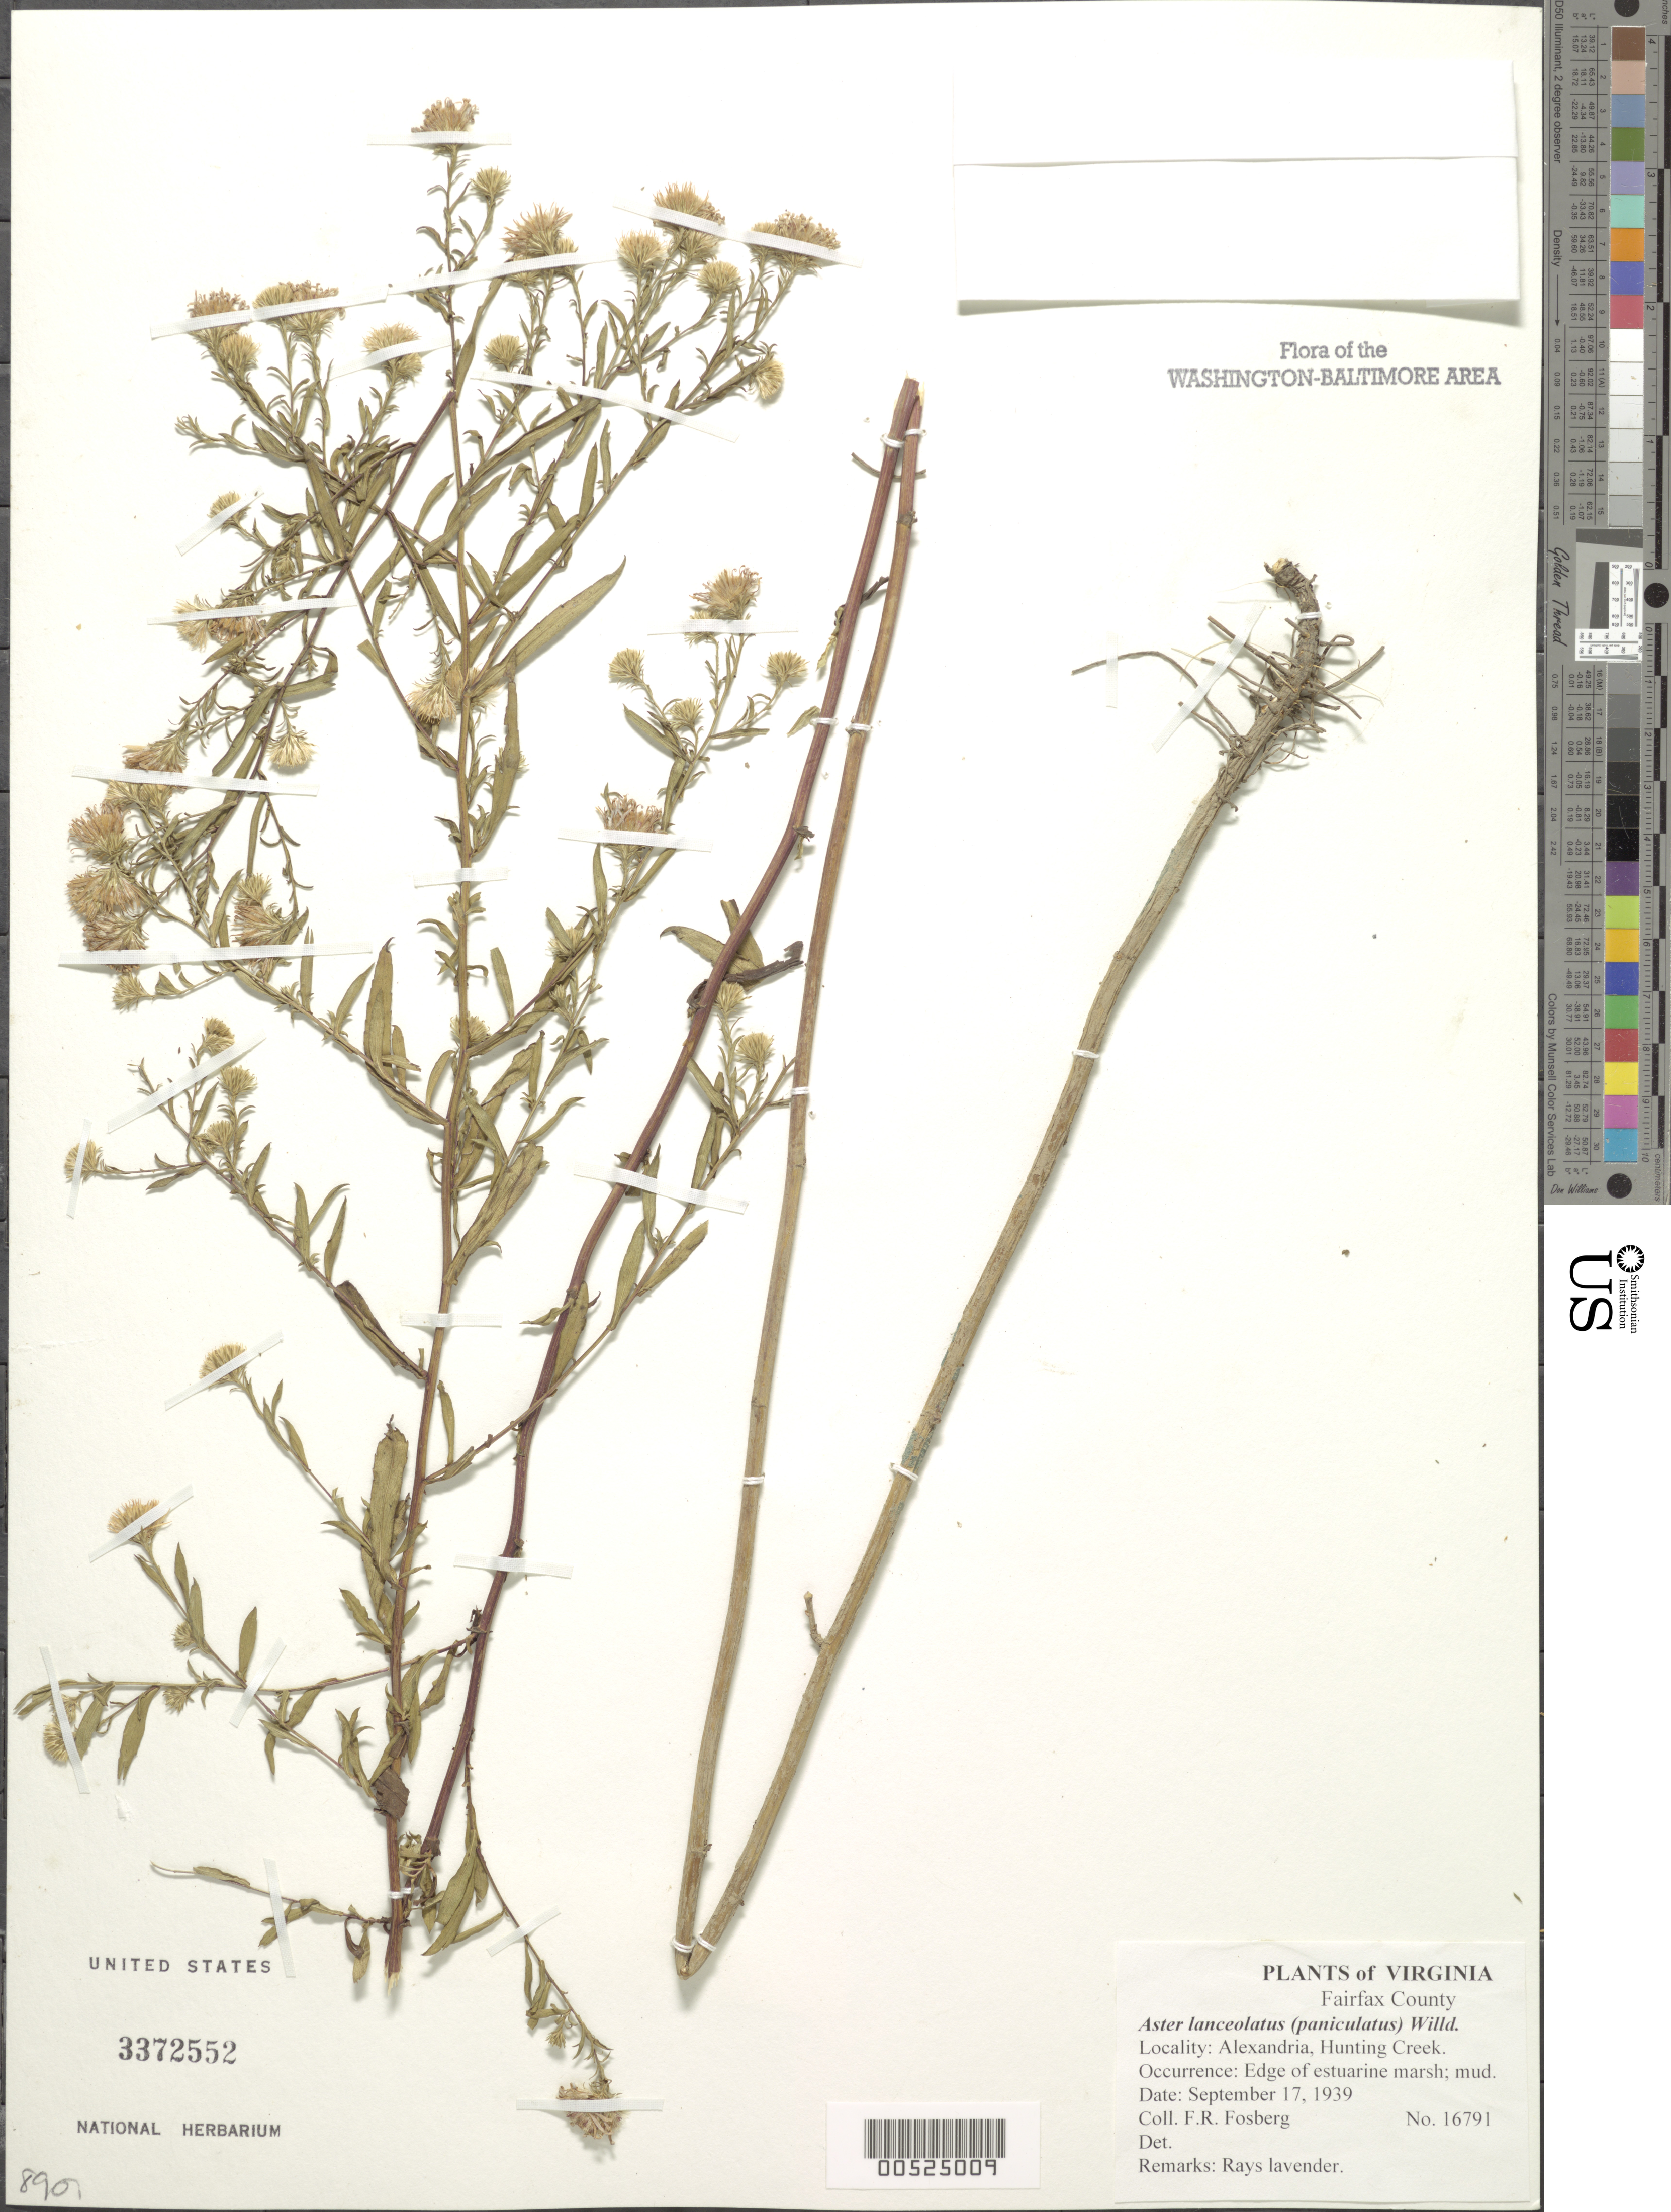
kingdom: Plantae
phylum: Tracheophyta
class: Magnoliopsida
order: Asterales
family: Asteraceae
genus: Symphyotrichum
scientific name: Symphyotrichum lanceolatum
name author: (Willd.) G.L. Nesom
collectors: F. R. Fosberg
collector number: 16791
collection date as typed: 17 Sep 1939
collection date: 1939-09-17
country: United States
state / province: Virginia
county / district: City of Alexandria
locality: Alexandria, Hunting Creek.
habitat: Edge of estuarine marsh; mud.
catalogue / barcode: US 3372552